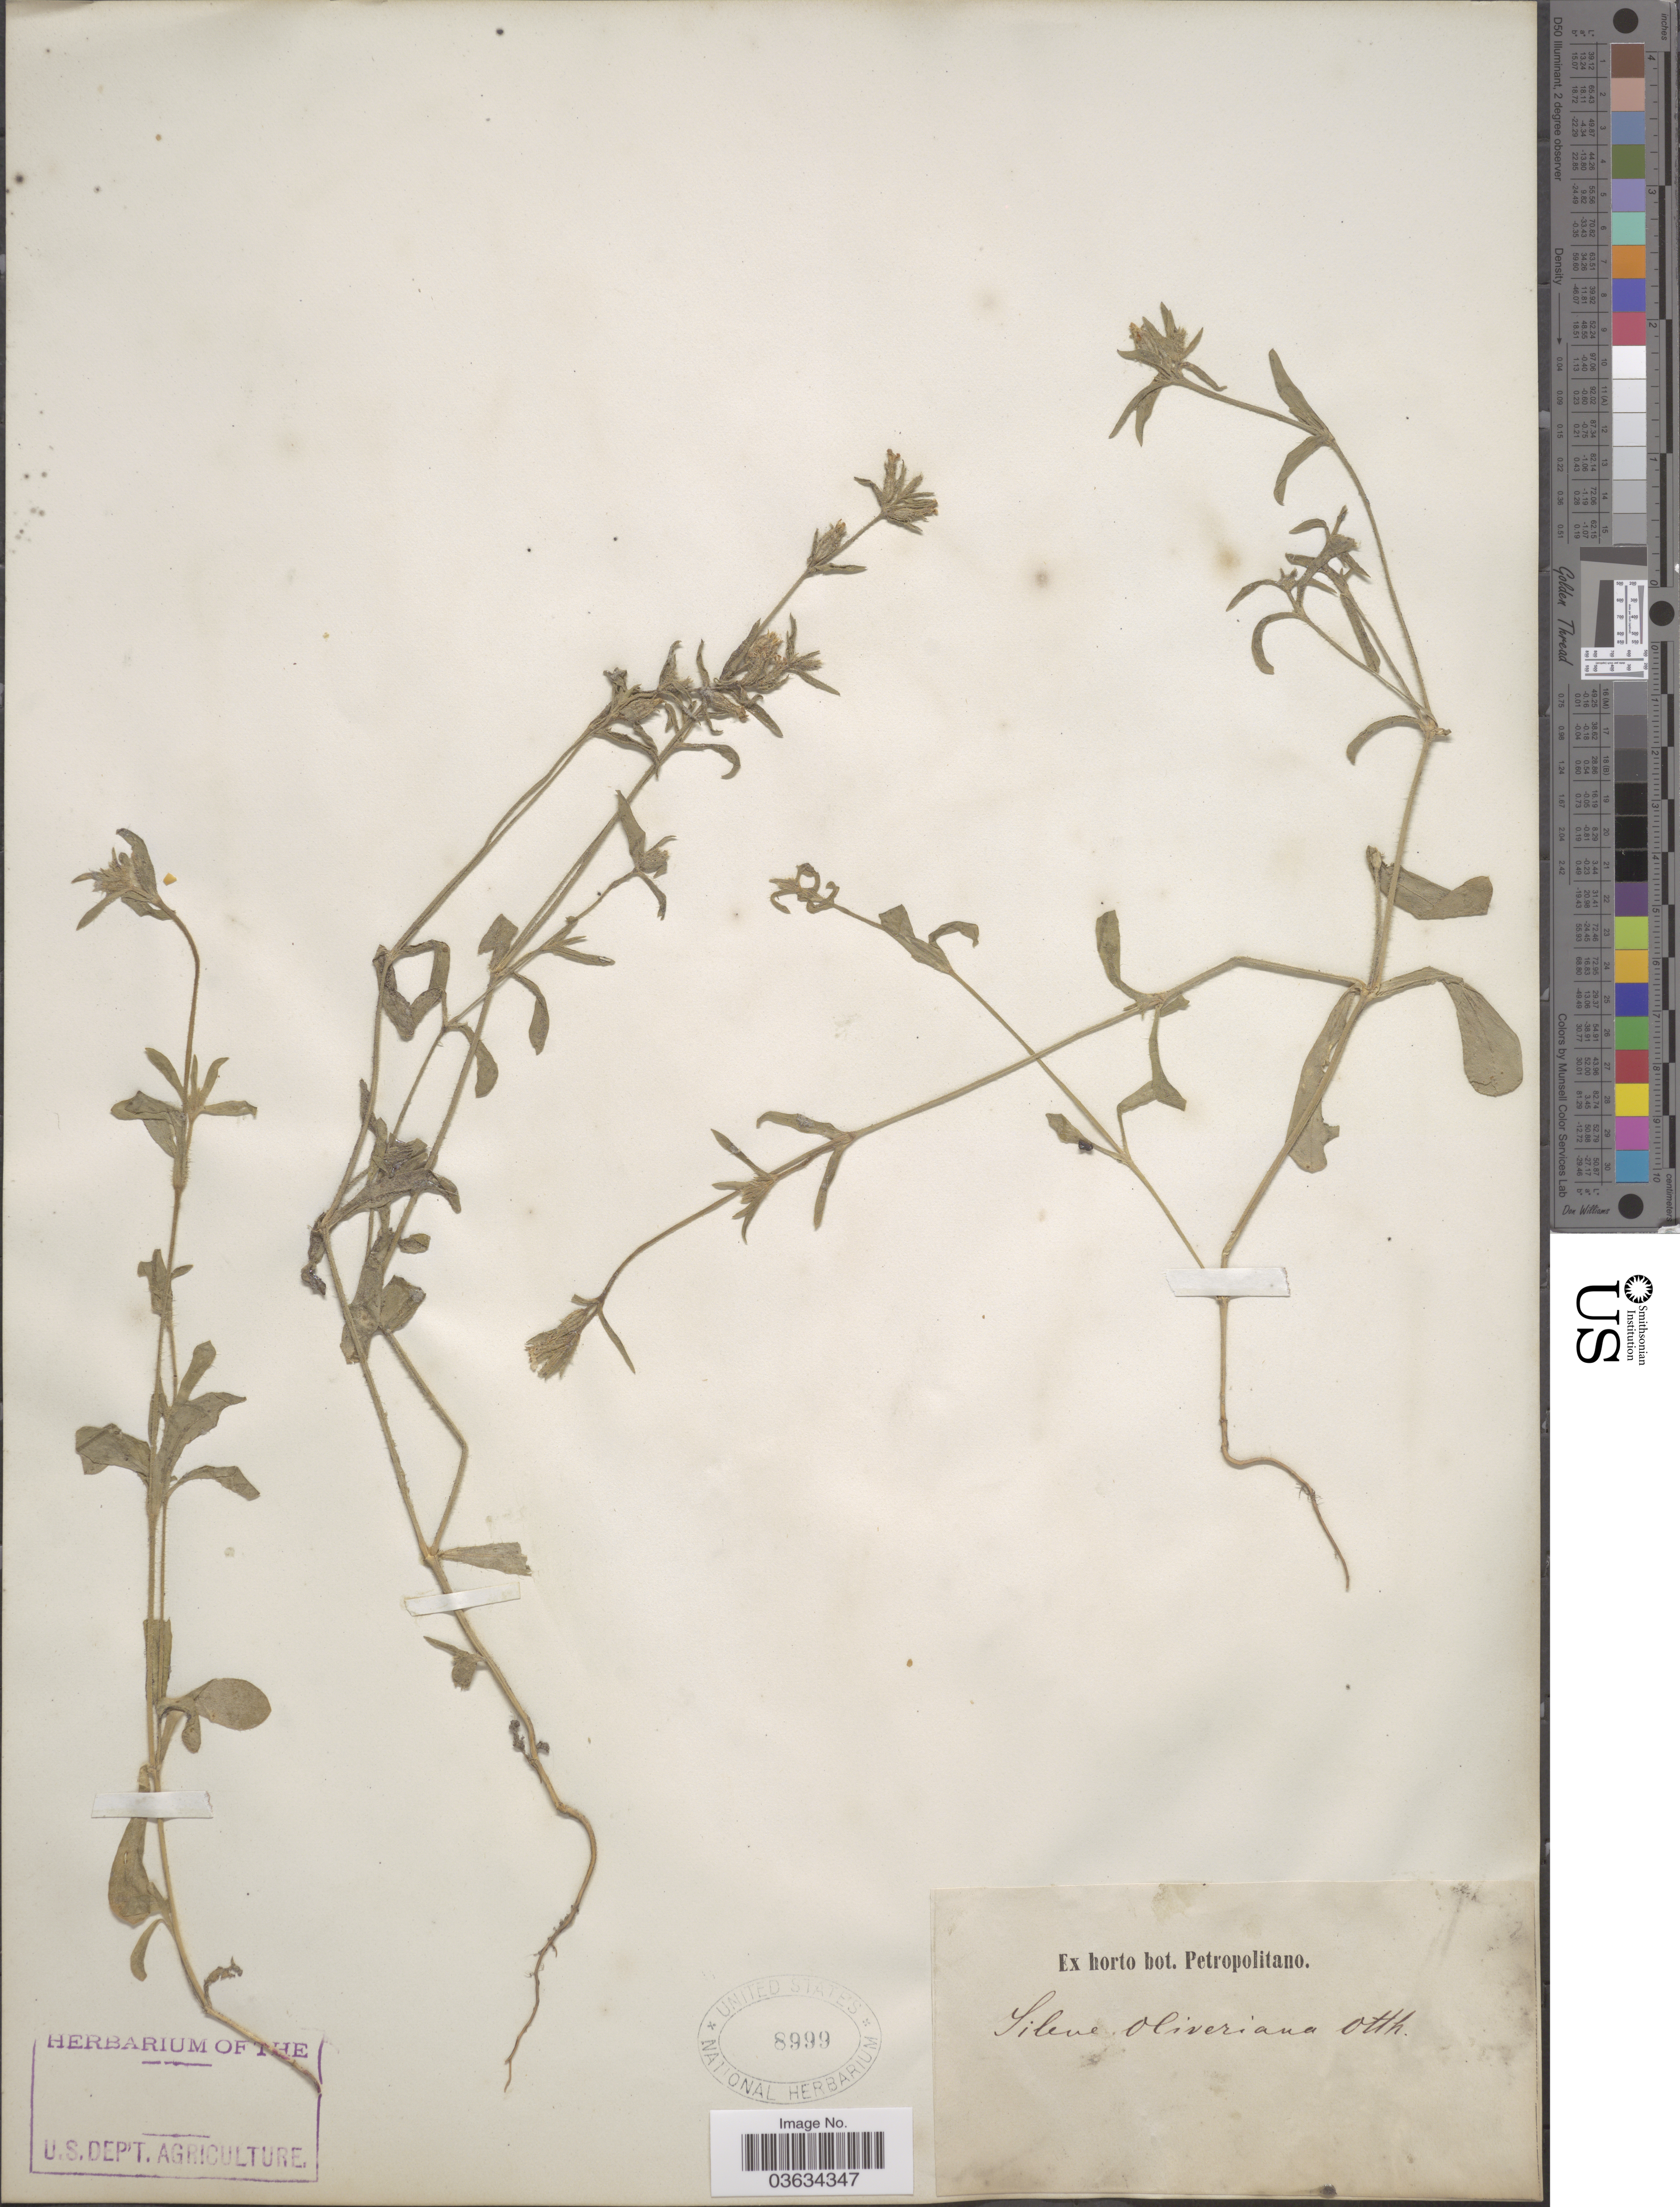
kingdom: Plantae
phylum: Tracheophyta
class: Magnoliopsida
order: Caryophyllales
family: Caryophyllaceae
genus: Silene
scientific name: Silene oliveriana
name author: Otth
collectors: ex Horto Bot. Petropolitano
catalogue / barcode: US 8999